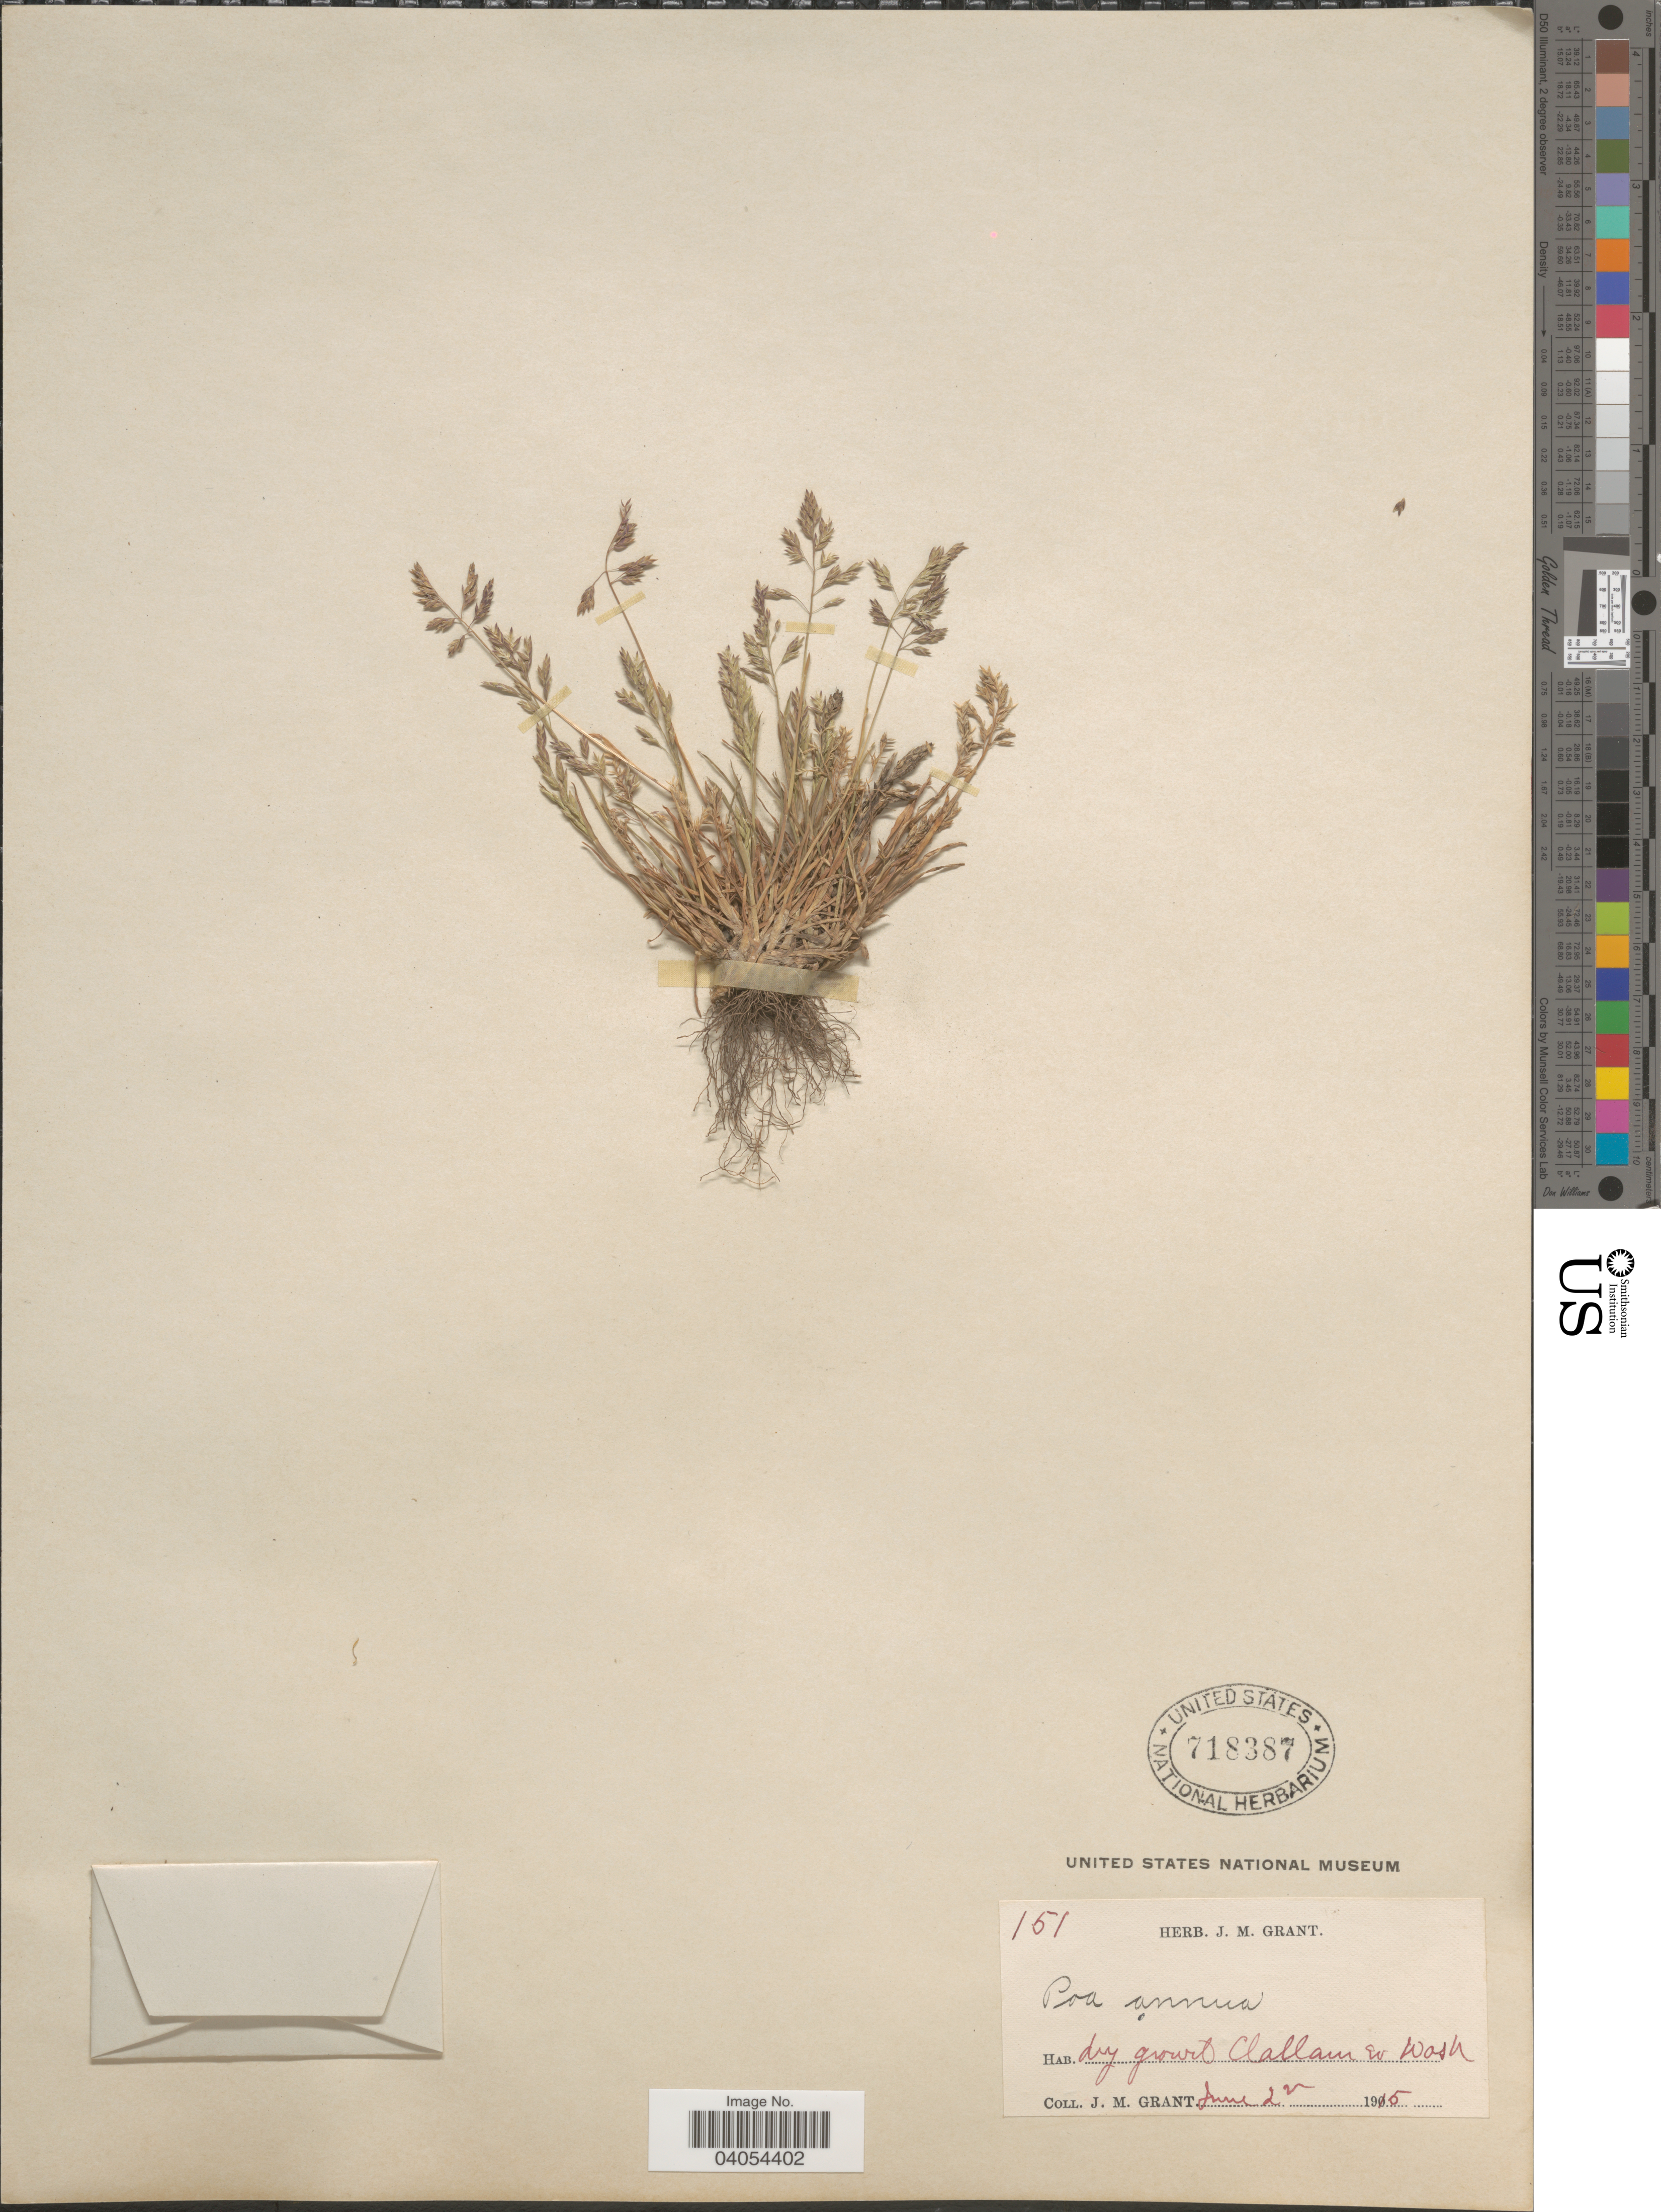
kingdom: Plantae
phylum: Tracheophyta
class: Liliopsida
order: Poales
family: Poaceae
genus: Poa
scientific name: Poa annua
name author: L.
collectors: J. M. Grant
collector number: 151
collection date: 1915-06-02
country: United States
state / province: Washington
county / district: Clallam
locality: Clallam Co.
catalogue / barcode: US 718387